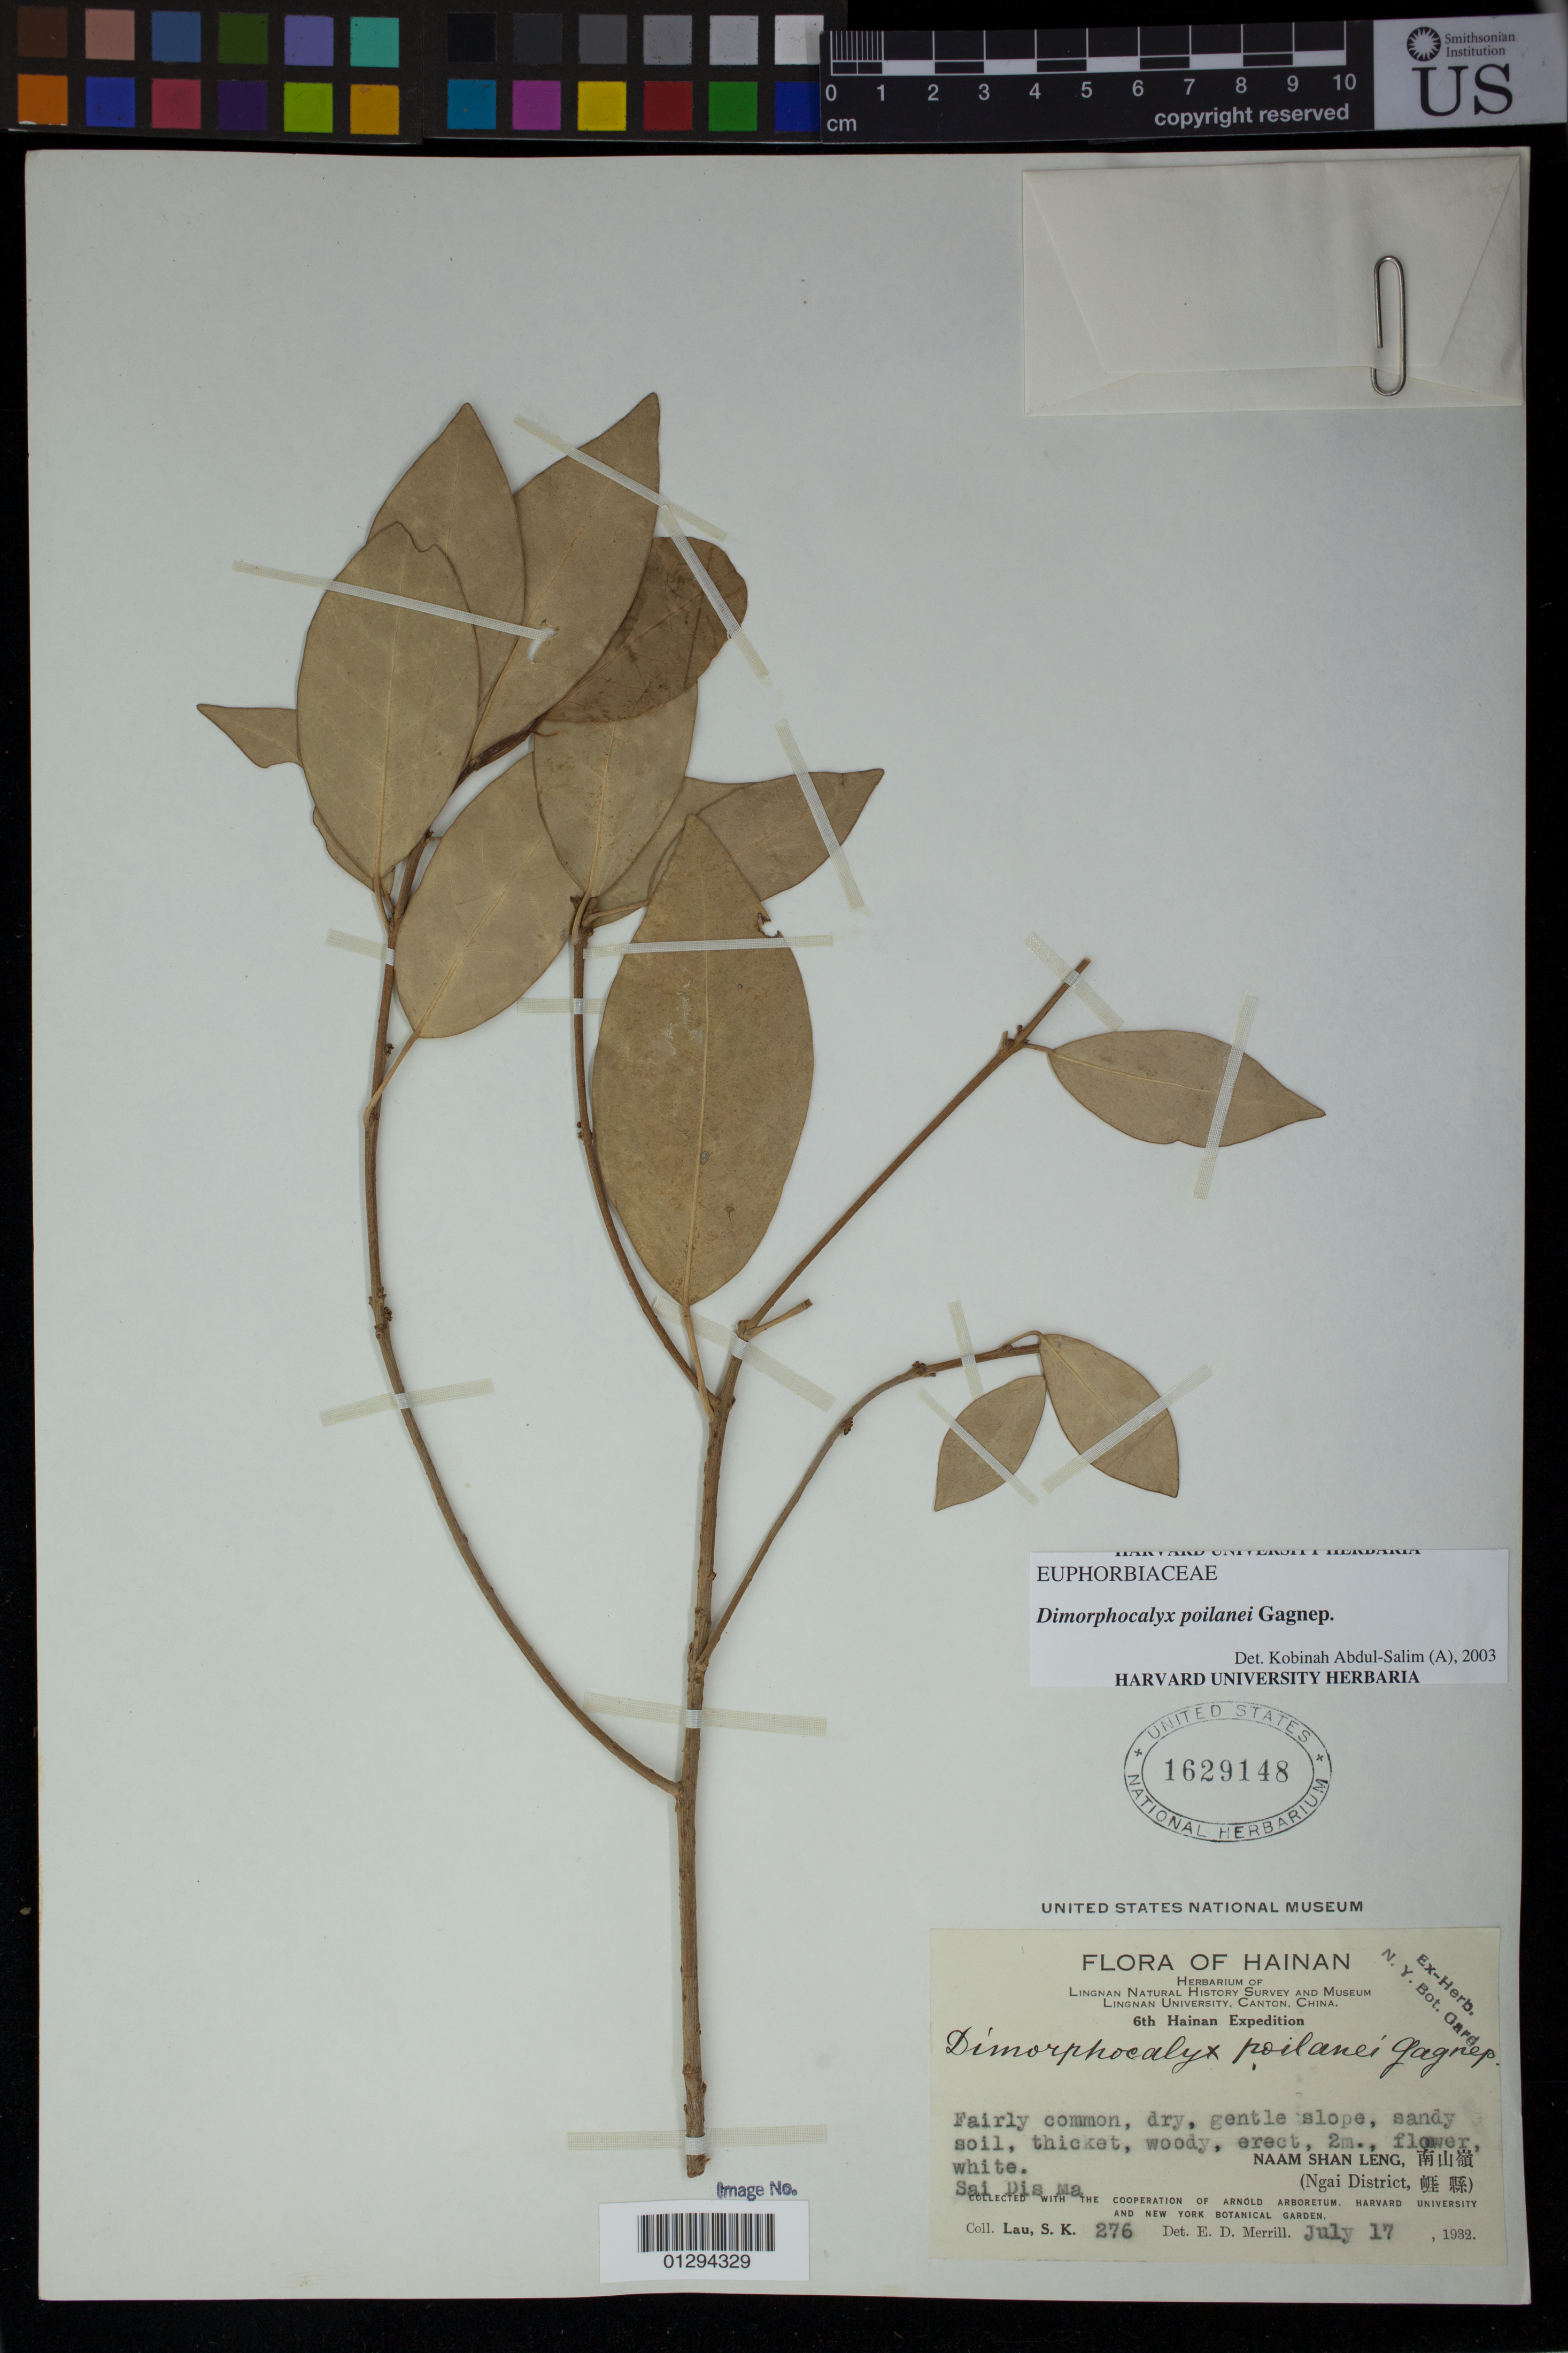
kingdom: Plantae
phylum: Tracheophyta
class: Magnoliopsida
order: Malpighiales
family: Euphorbiaceae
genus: Dimorphocalyx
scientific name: Dimorphocalyx poilanei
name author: Gagnep.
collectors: S. K. Lau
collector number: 276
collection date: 1932-07-17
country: China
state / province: Hainan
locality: Naam Shan Leng (Ngai District) Sai Dis Ma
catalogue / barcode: US 1629148